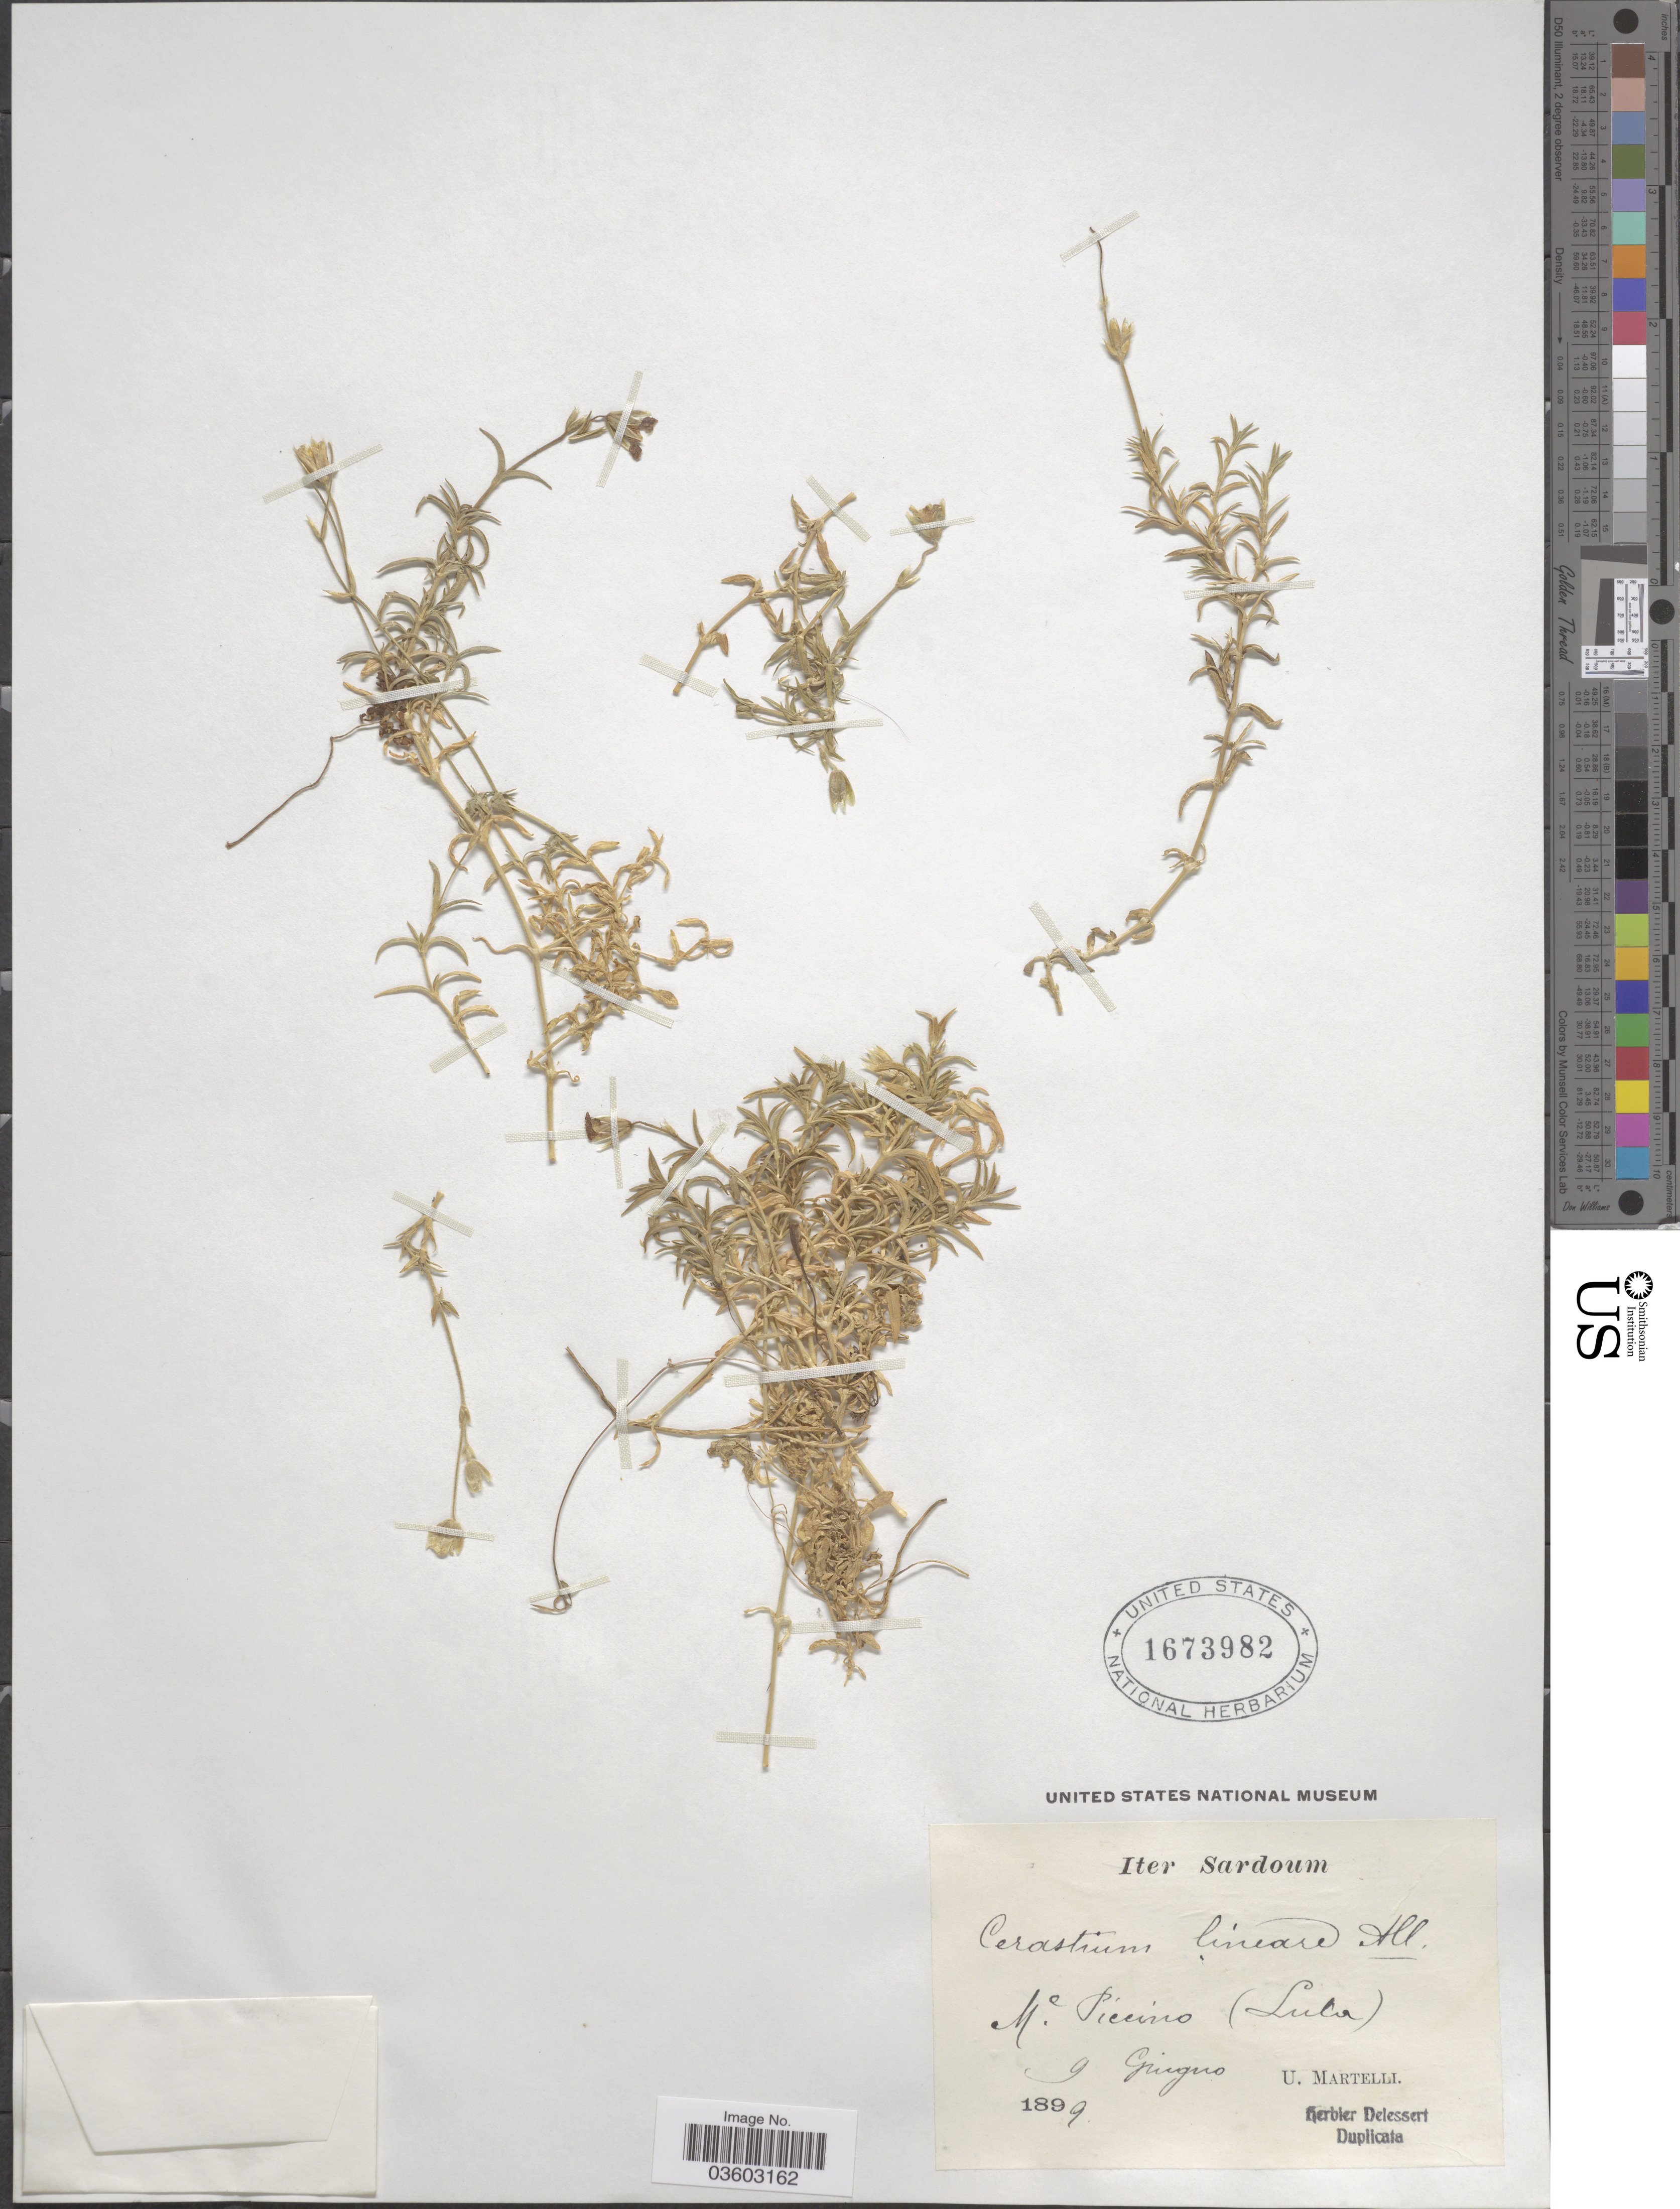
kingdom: Plantae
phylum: Tracheophyta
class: Magnoliopsida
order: Caryophyllales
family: Caryophyllaceae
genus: Cerastium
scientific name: Cerastium lineare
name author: All.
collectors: U. Martelli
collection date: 1899-06-09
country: Italy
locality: Iter Sardoum. Me. Picúno [interpreted] (Lula).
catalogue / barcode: US 1673982